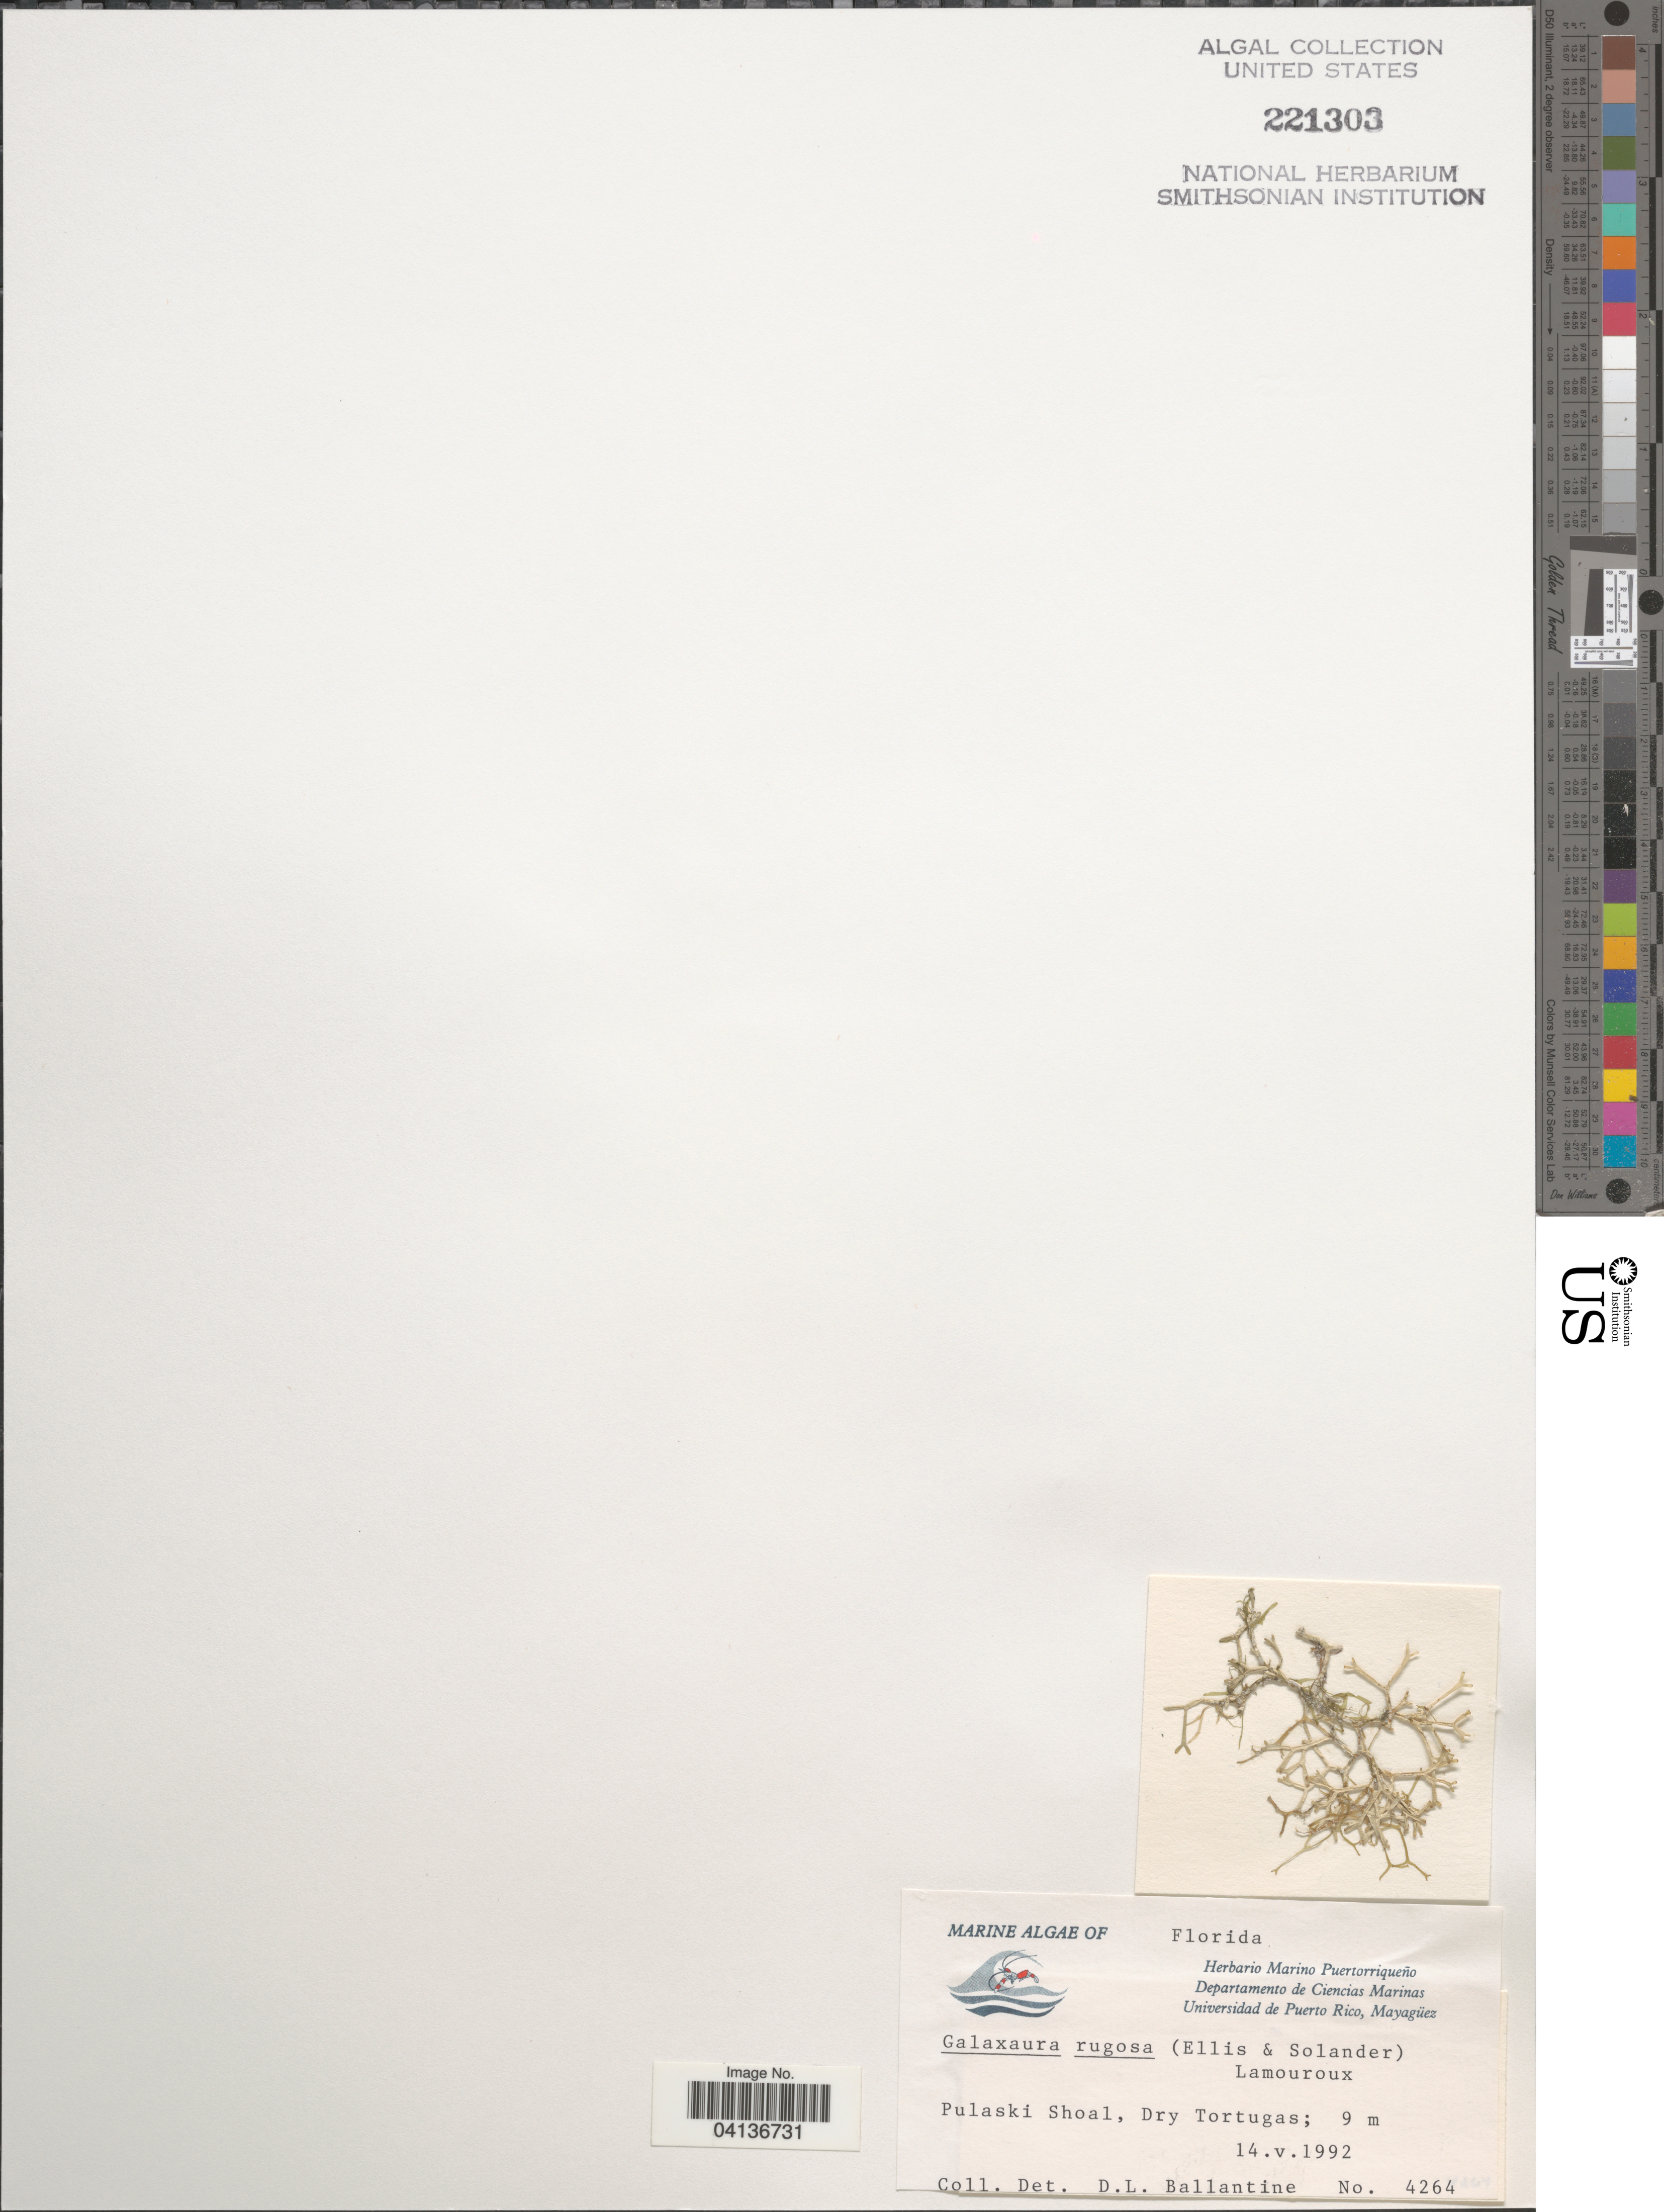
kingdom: Plantae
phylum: Rhodophyta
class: Florideophyceae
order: Nemaliales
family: Galaxauraceae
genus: Galaxaura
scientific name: Galaxaura rugosa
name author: (Ellis & Sol.) J.V.Lamouroux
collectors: D.L. Ballantine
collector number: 4264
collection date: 1992-05-14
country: United States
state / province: Florida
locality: Pulaski Shoal, Dry Tortugas.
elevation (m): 9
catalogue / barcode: US 221303